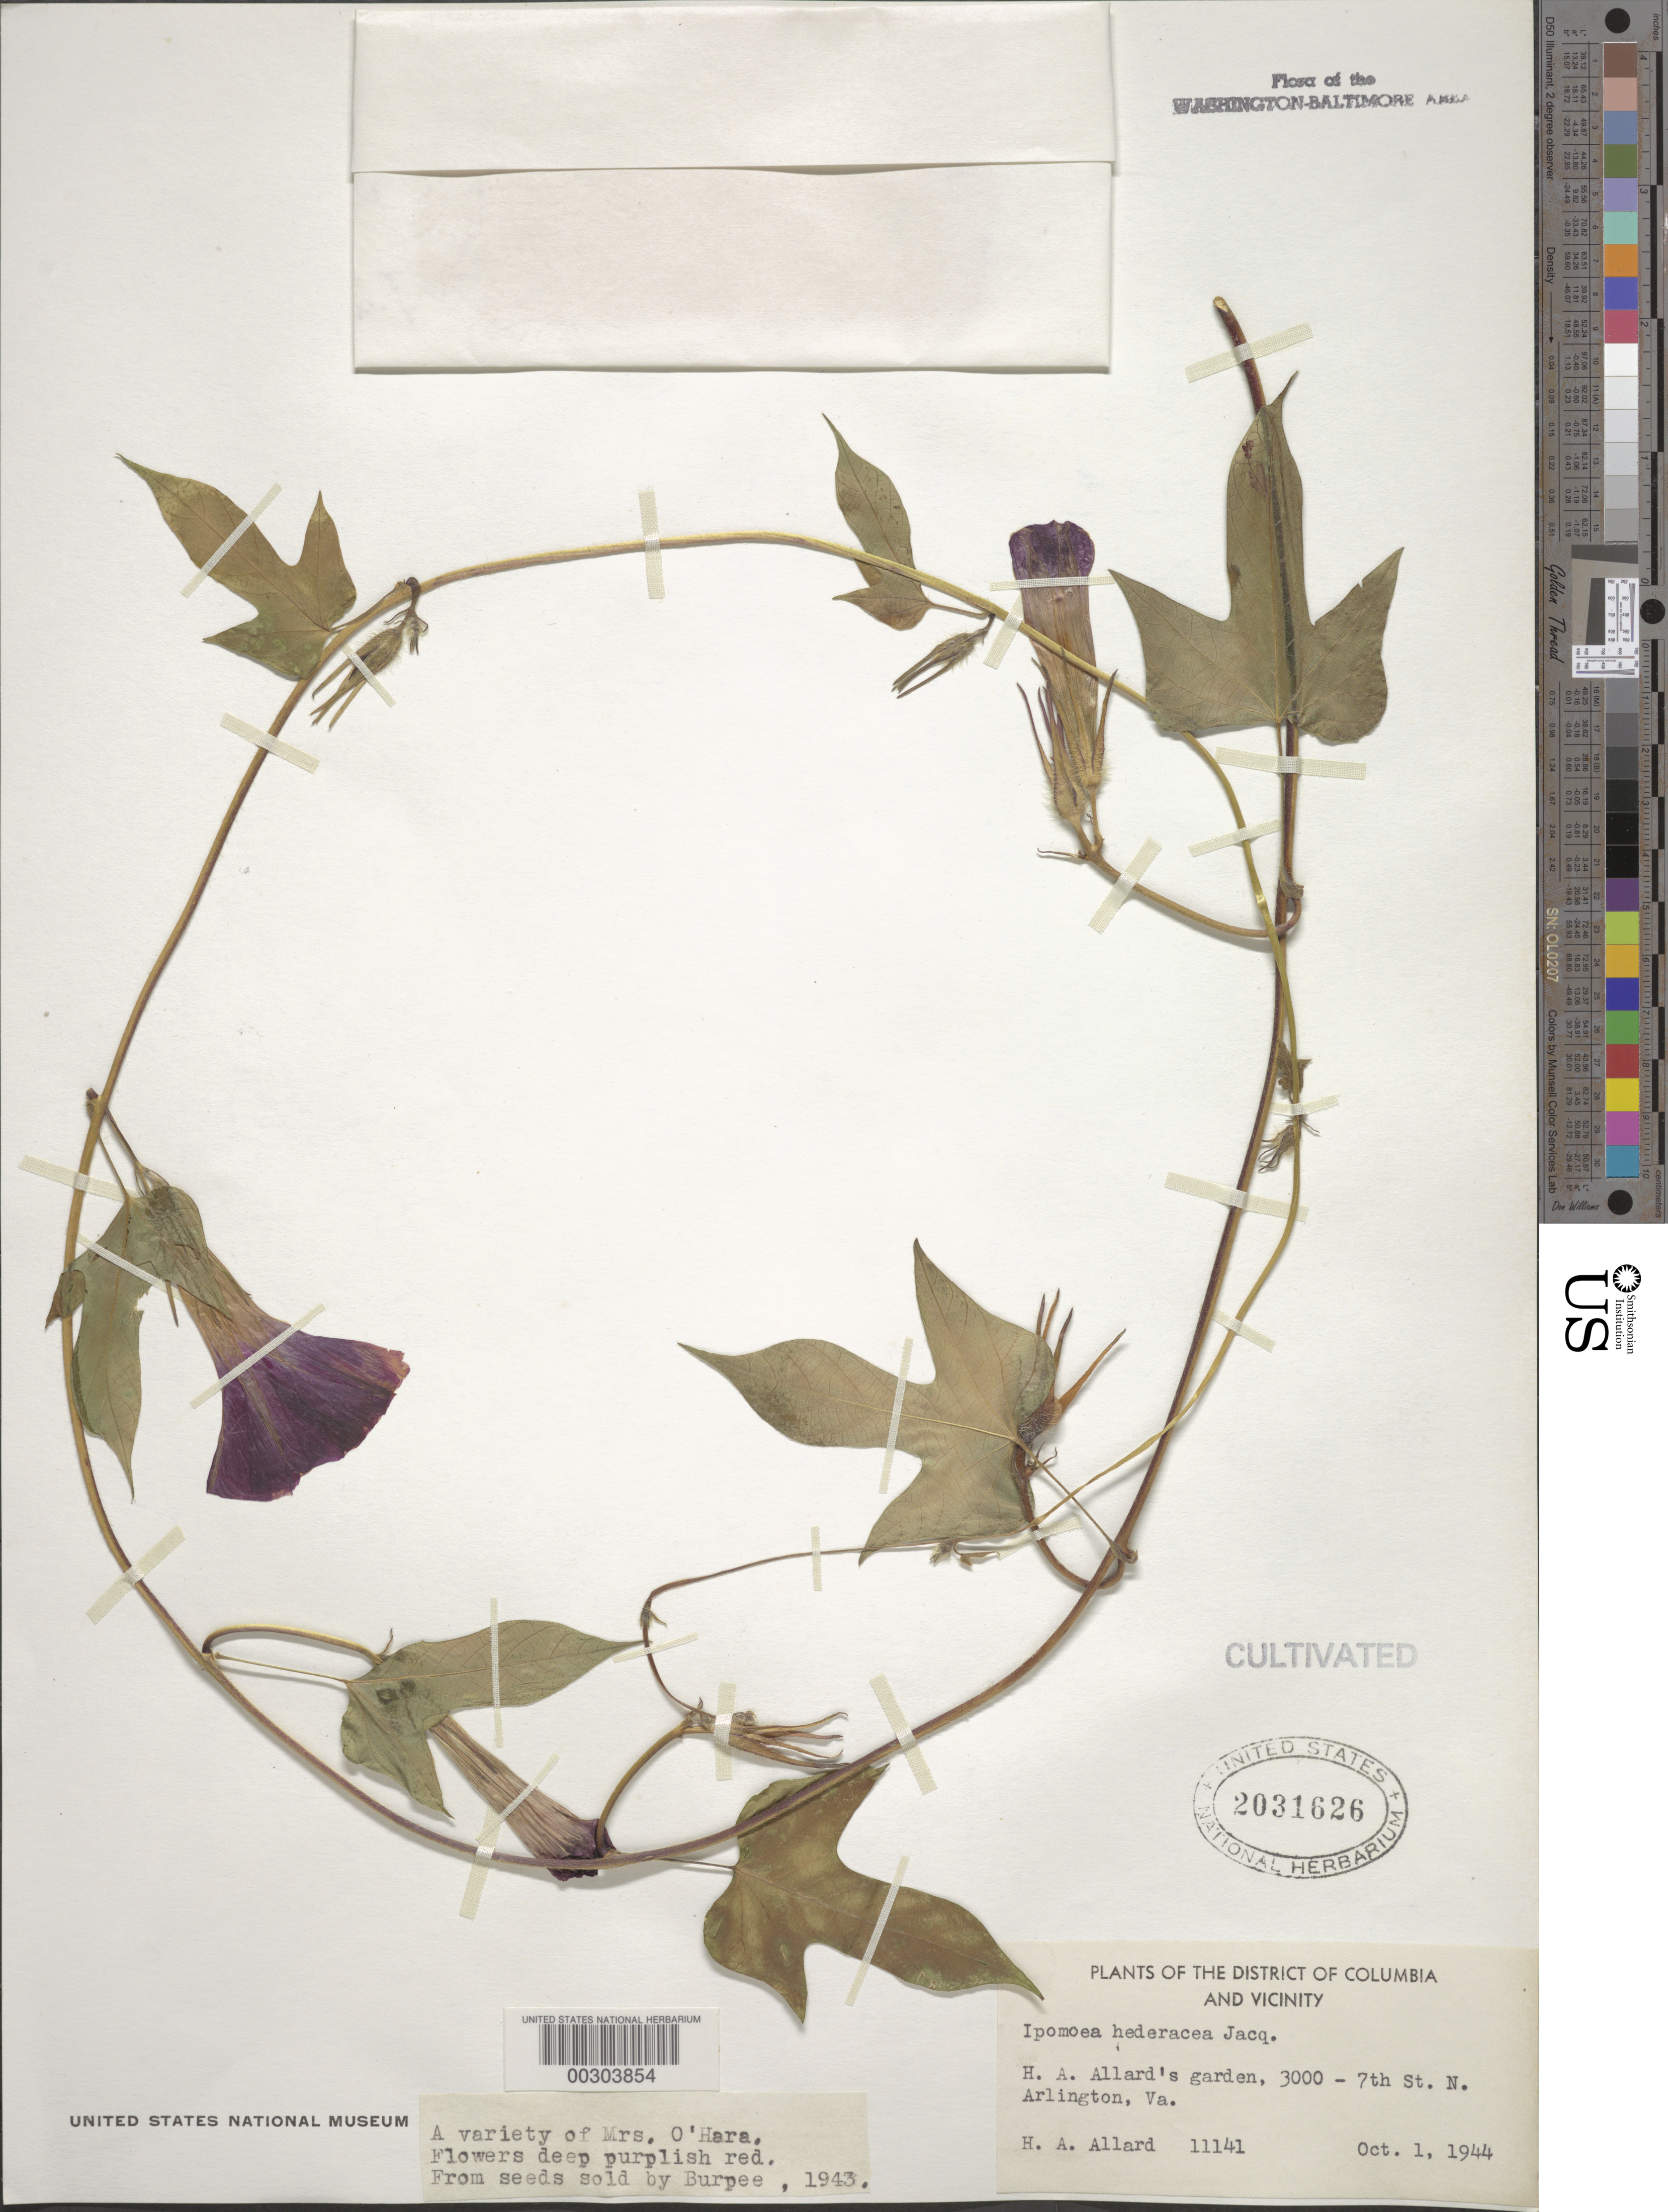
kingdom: Plantae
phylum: Tracheophyta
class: Magnoliopsida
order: Solanales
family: Convolvulaceae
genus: Ipomoea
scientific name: Ipomoea hederacea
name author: Jacq.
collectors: H. A. Allard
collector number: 11141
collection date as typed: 01 Oct 1944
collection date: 1944-10-01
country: United States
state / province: Virginia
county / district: Arlington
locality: Arlington, 3000 7th St N., H.A. Allard's garden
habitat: Garden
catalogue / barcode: US 2031626